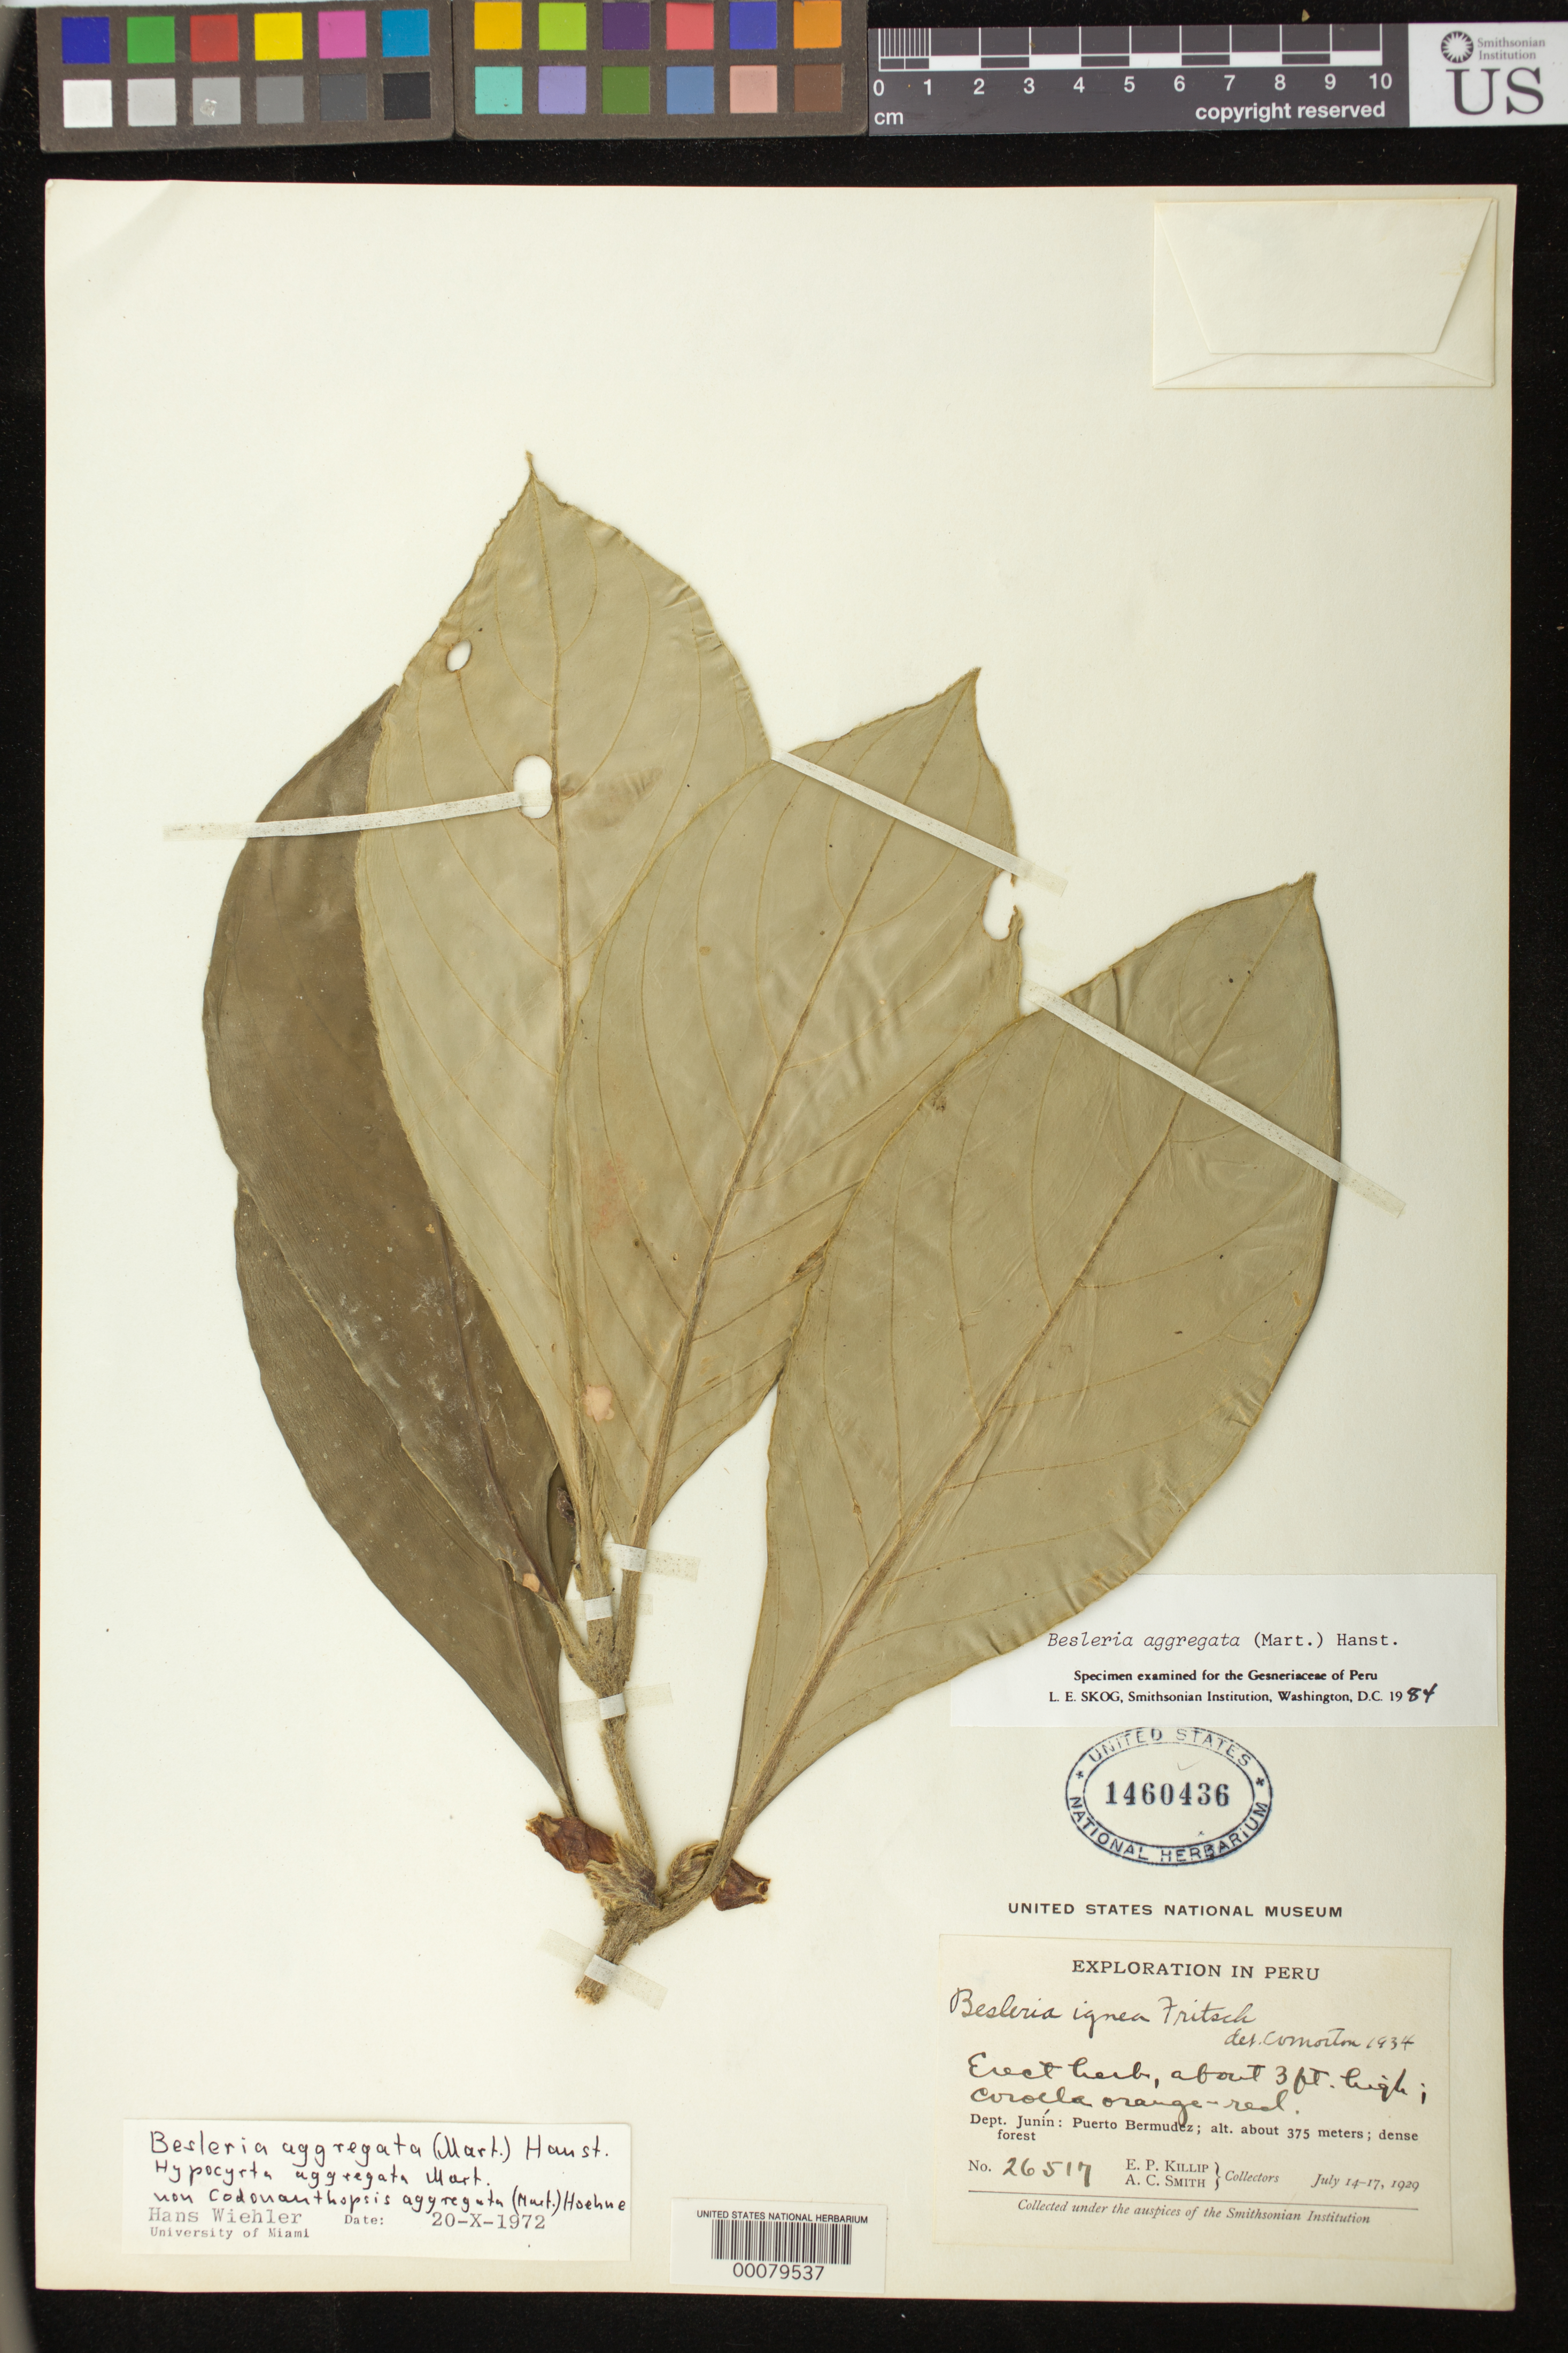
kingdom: Plantae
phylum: Tracheophyta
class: Magnoliopsida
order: Lamiales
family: Gesneriaceae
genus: Besleria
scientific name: Besleria aggregata var. aggregata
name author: (Mart.) Hanst.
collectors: E. P. Killip & A. C. Smith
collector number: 26517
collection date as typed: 14-17 Jul 1929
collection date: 1929-07-14/1929-07-17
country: Peru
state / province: Junín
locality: Puerto Bermudez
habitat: Dense forest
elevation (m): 375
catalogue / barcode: US 1460436